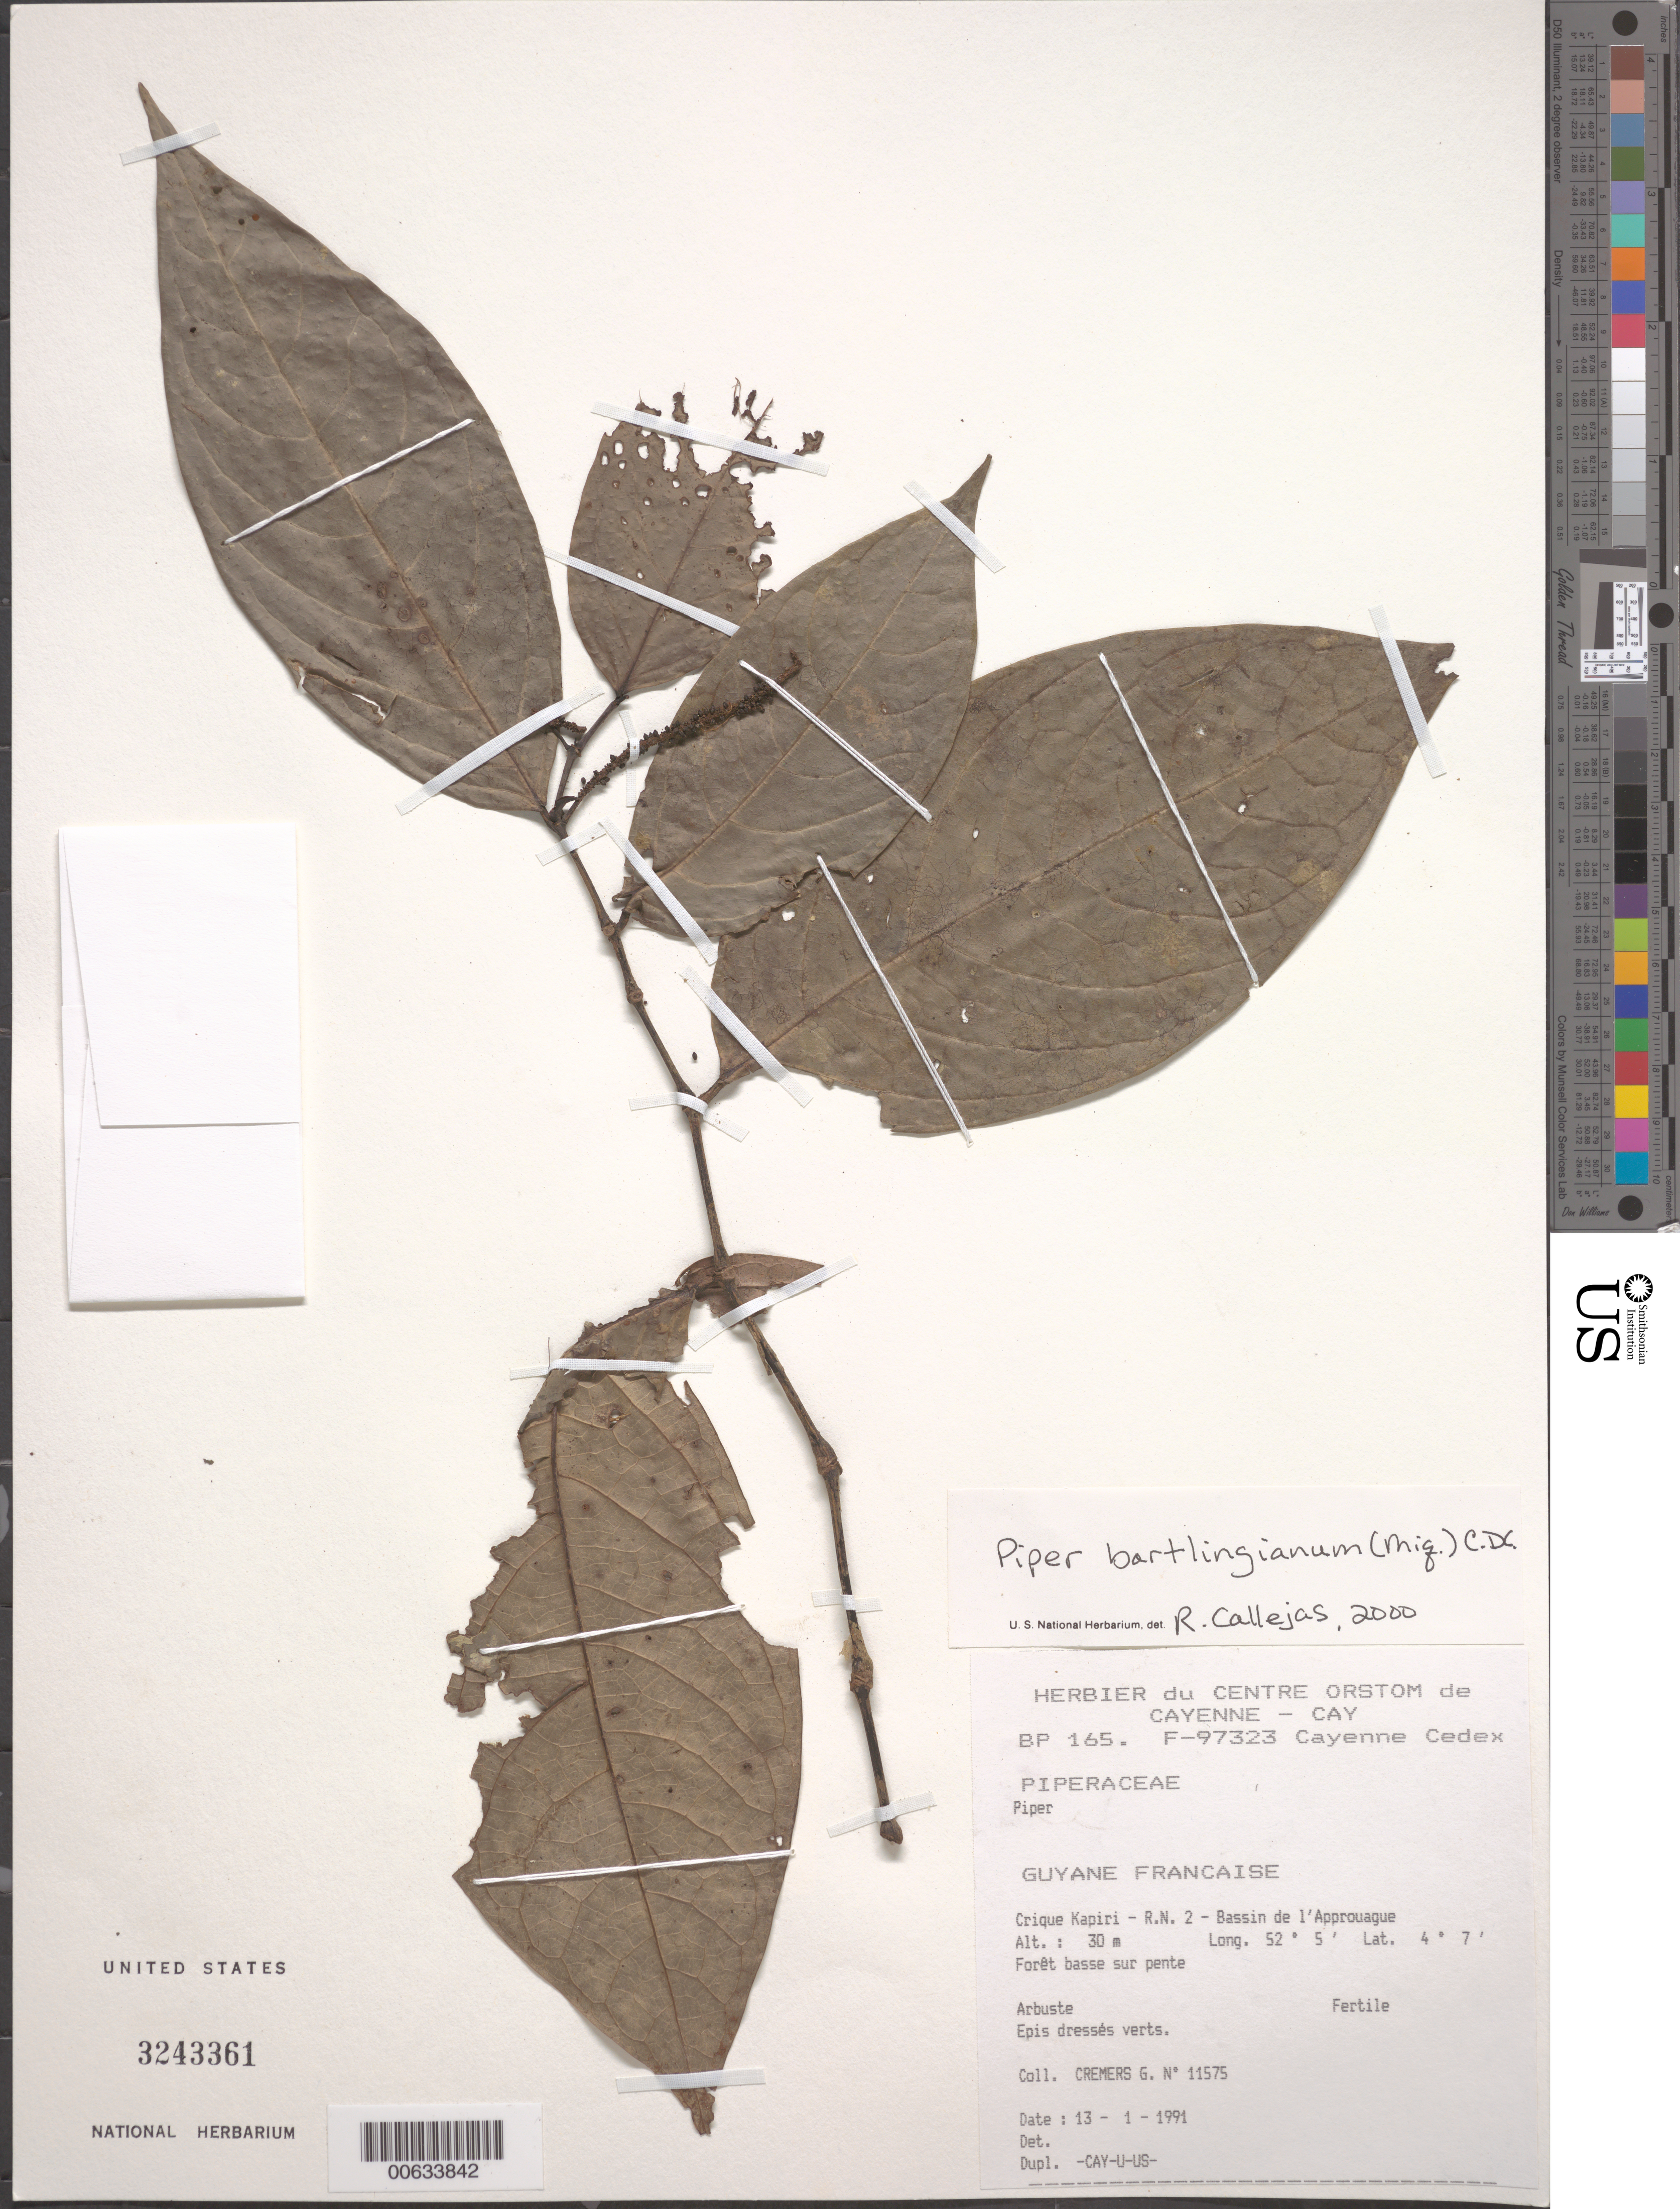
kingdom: Plantae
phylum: Tracheophyta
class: Magnoliopsida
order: Piperales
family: Piperaceae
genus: Piper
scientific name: Piper bartlingianum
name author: (Miq.) C. DC.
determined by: Callejas, Ricardo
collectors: G. Cremers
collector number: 11575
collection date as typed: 13-Jan-91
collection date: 1991-01-13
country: French Guiana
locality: Crique Kapiri, R.N. 2, Bassin de l'Approuague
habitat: Low altitude forest on slope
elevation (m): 30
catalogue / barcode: US 3243361